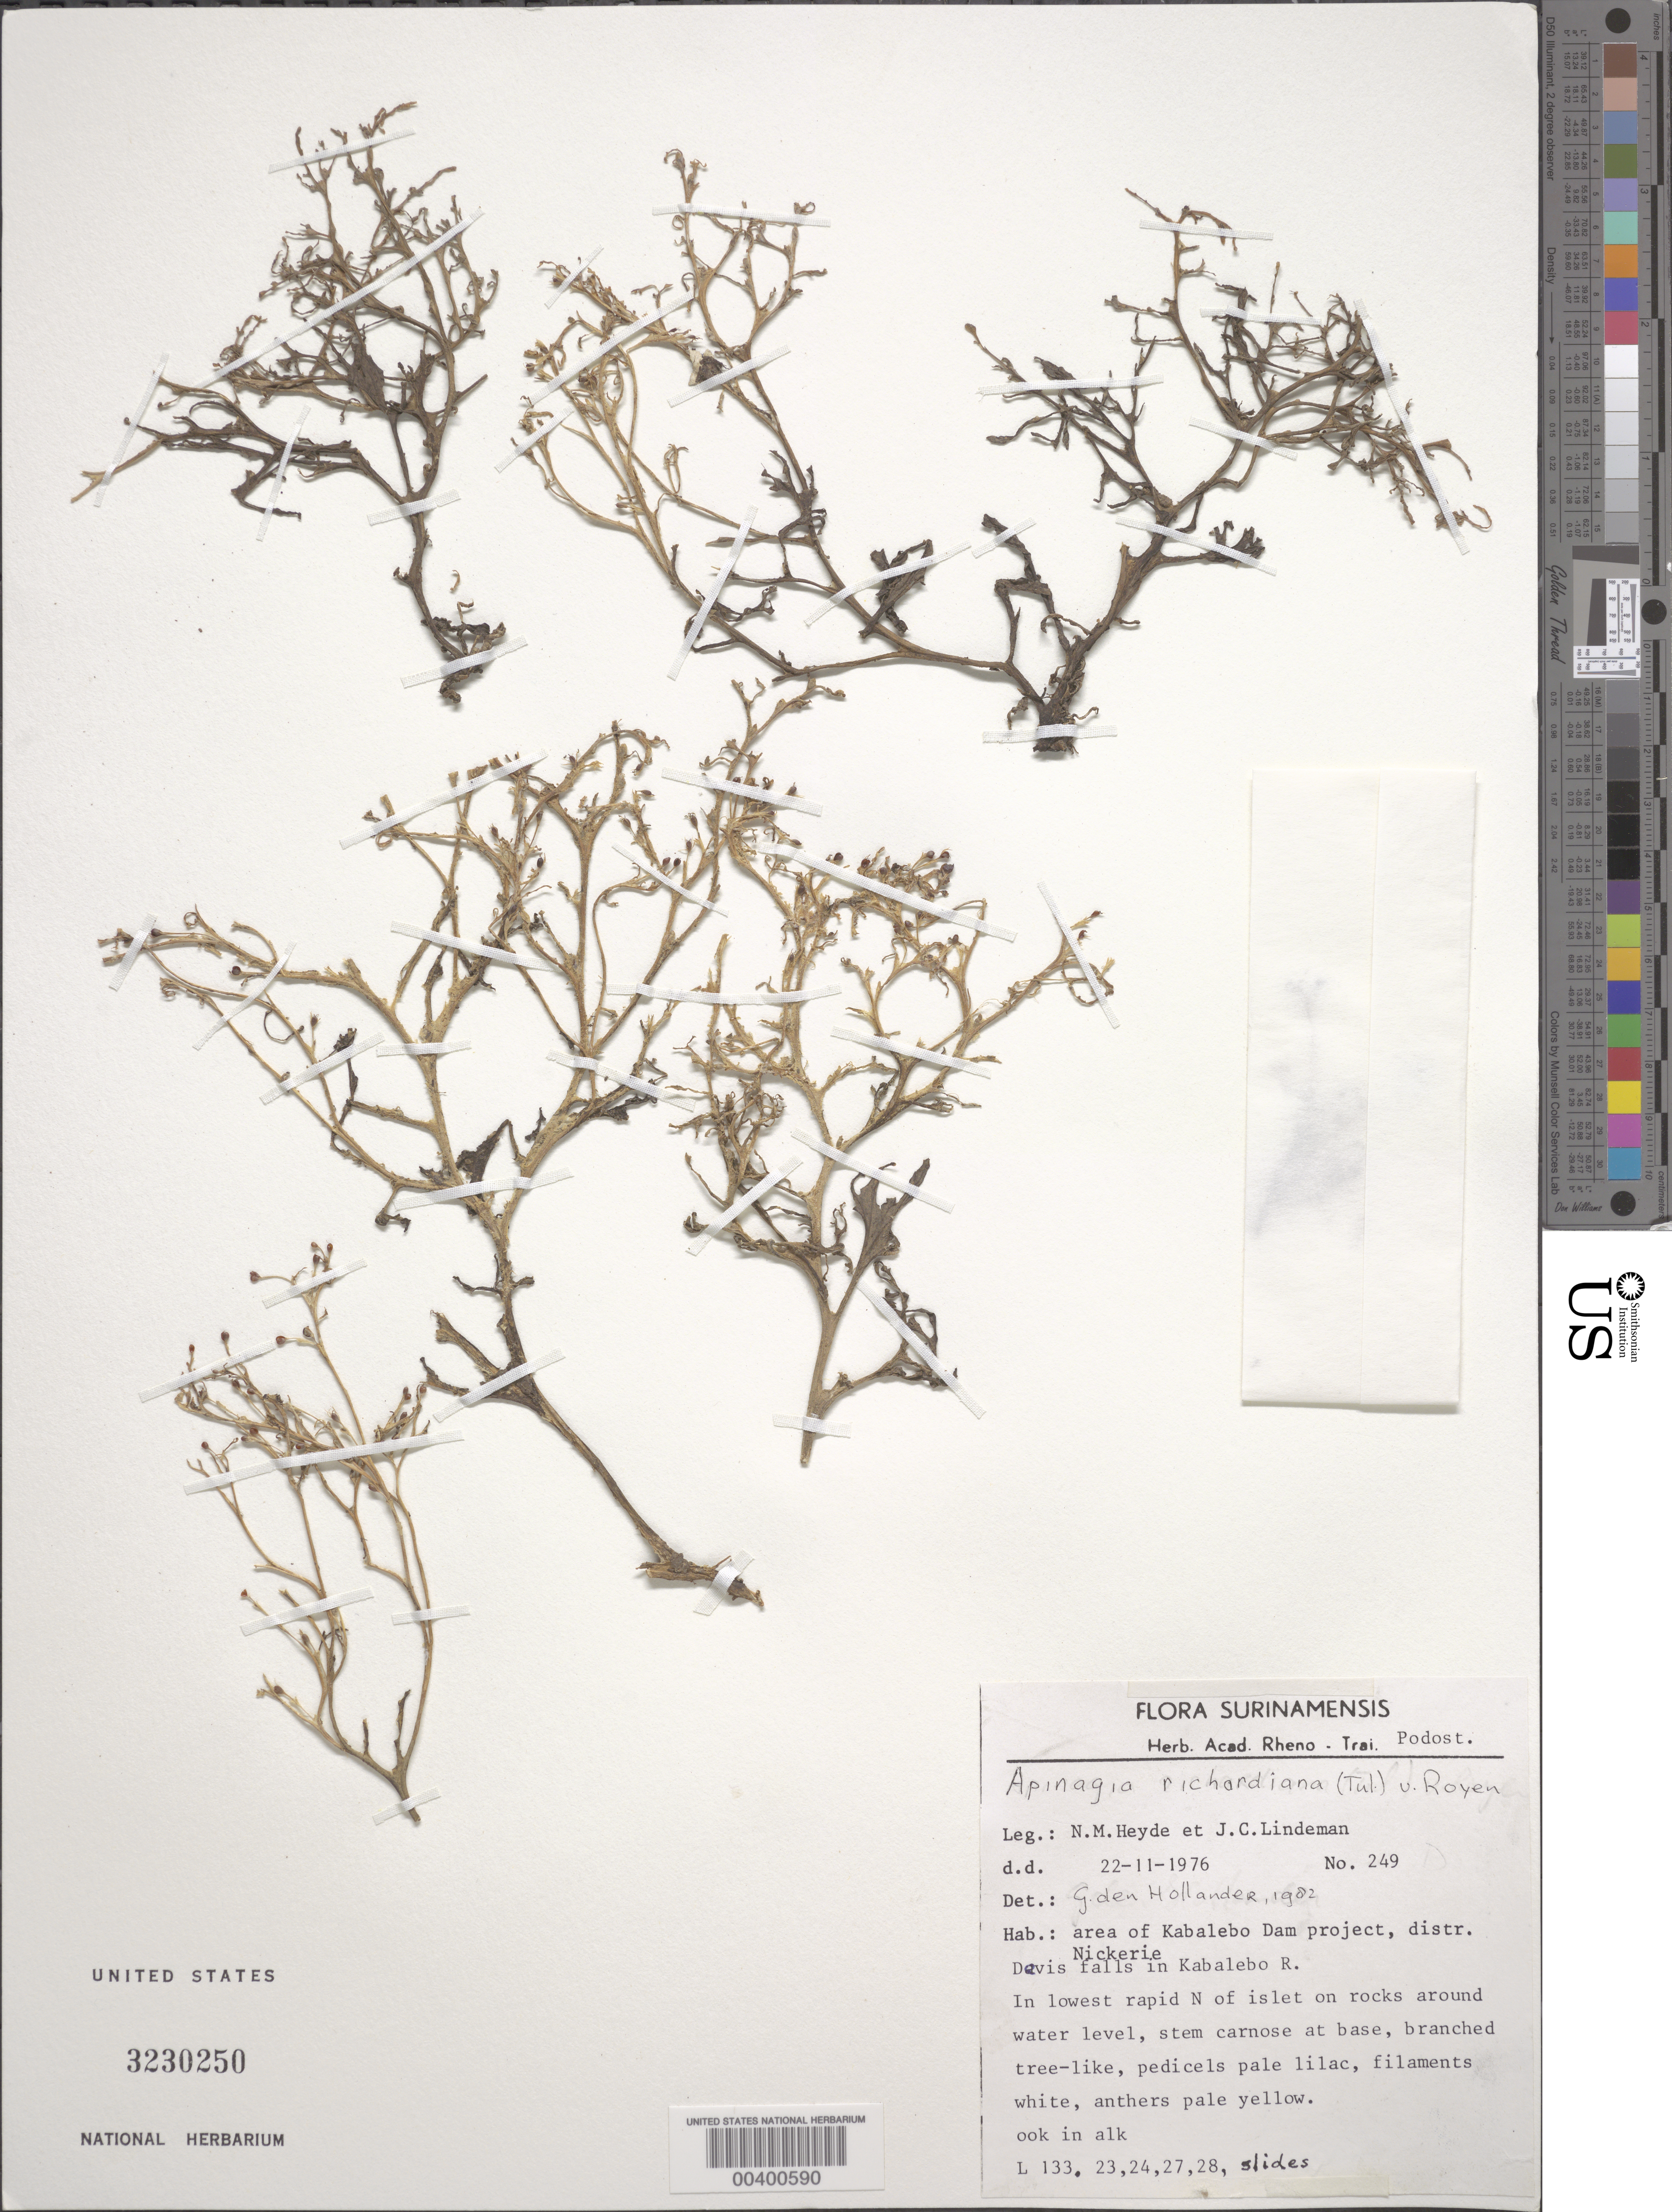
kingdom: Plantae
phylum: Tracheophyta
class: Magnoliopsida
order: Malpighiales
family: Podostemaceae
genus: Apinagia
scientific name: Apinagia richardiana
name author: (Tul.) P. Royen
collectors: N. M. Heyde & J. C. Lindeman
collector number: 249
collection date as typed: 22 Nov 1976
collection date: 1976-11-22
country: Suriname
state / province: Nickerie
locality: Kabalebo dam project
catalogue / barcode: US 3230250